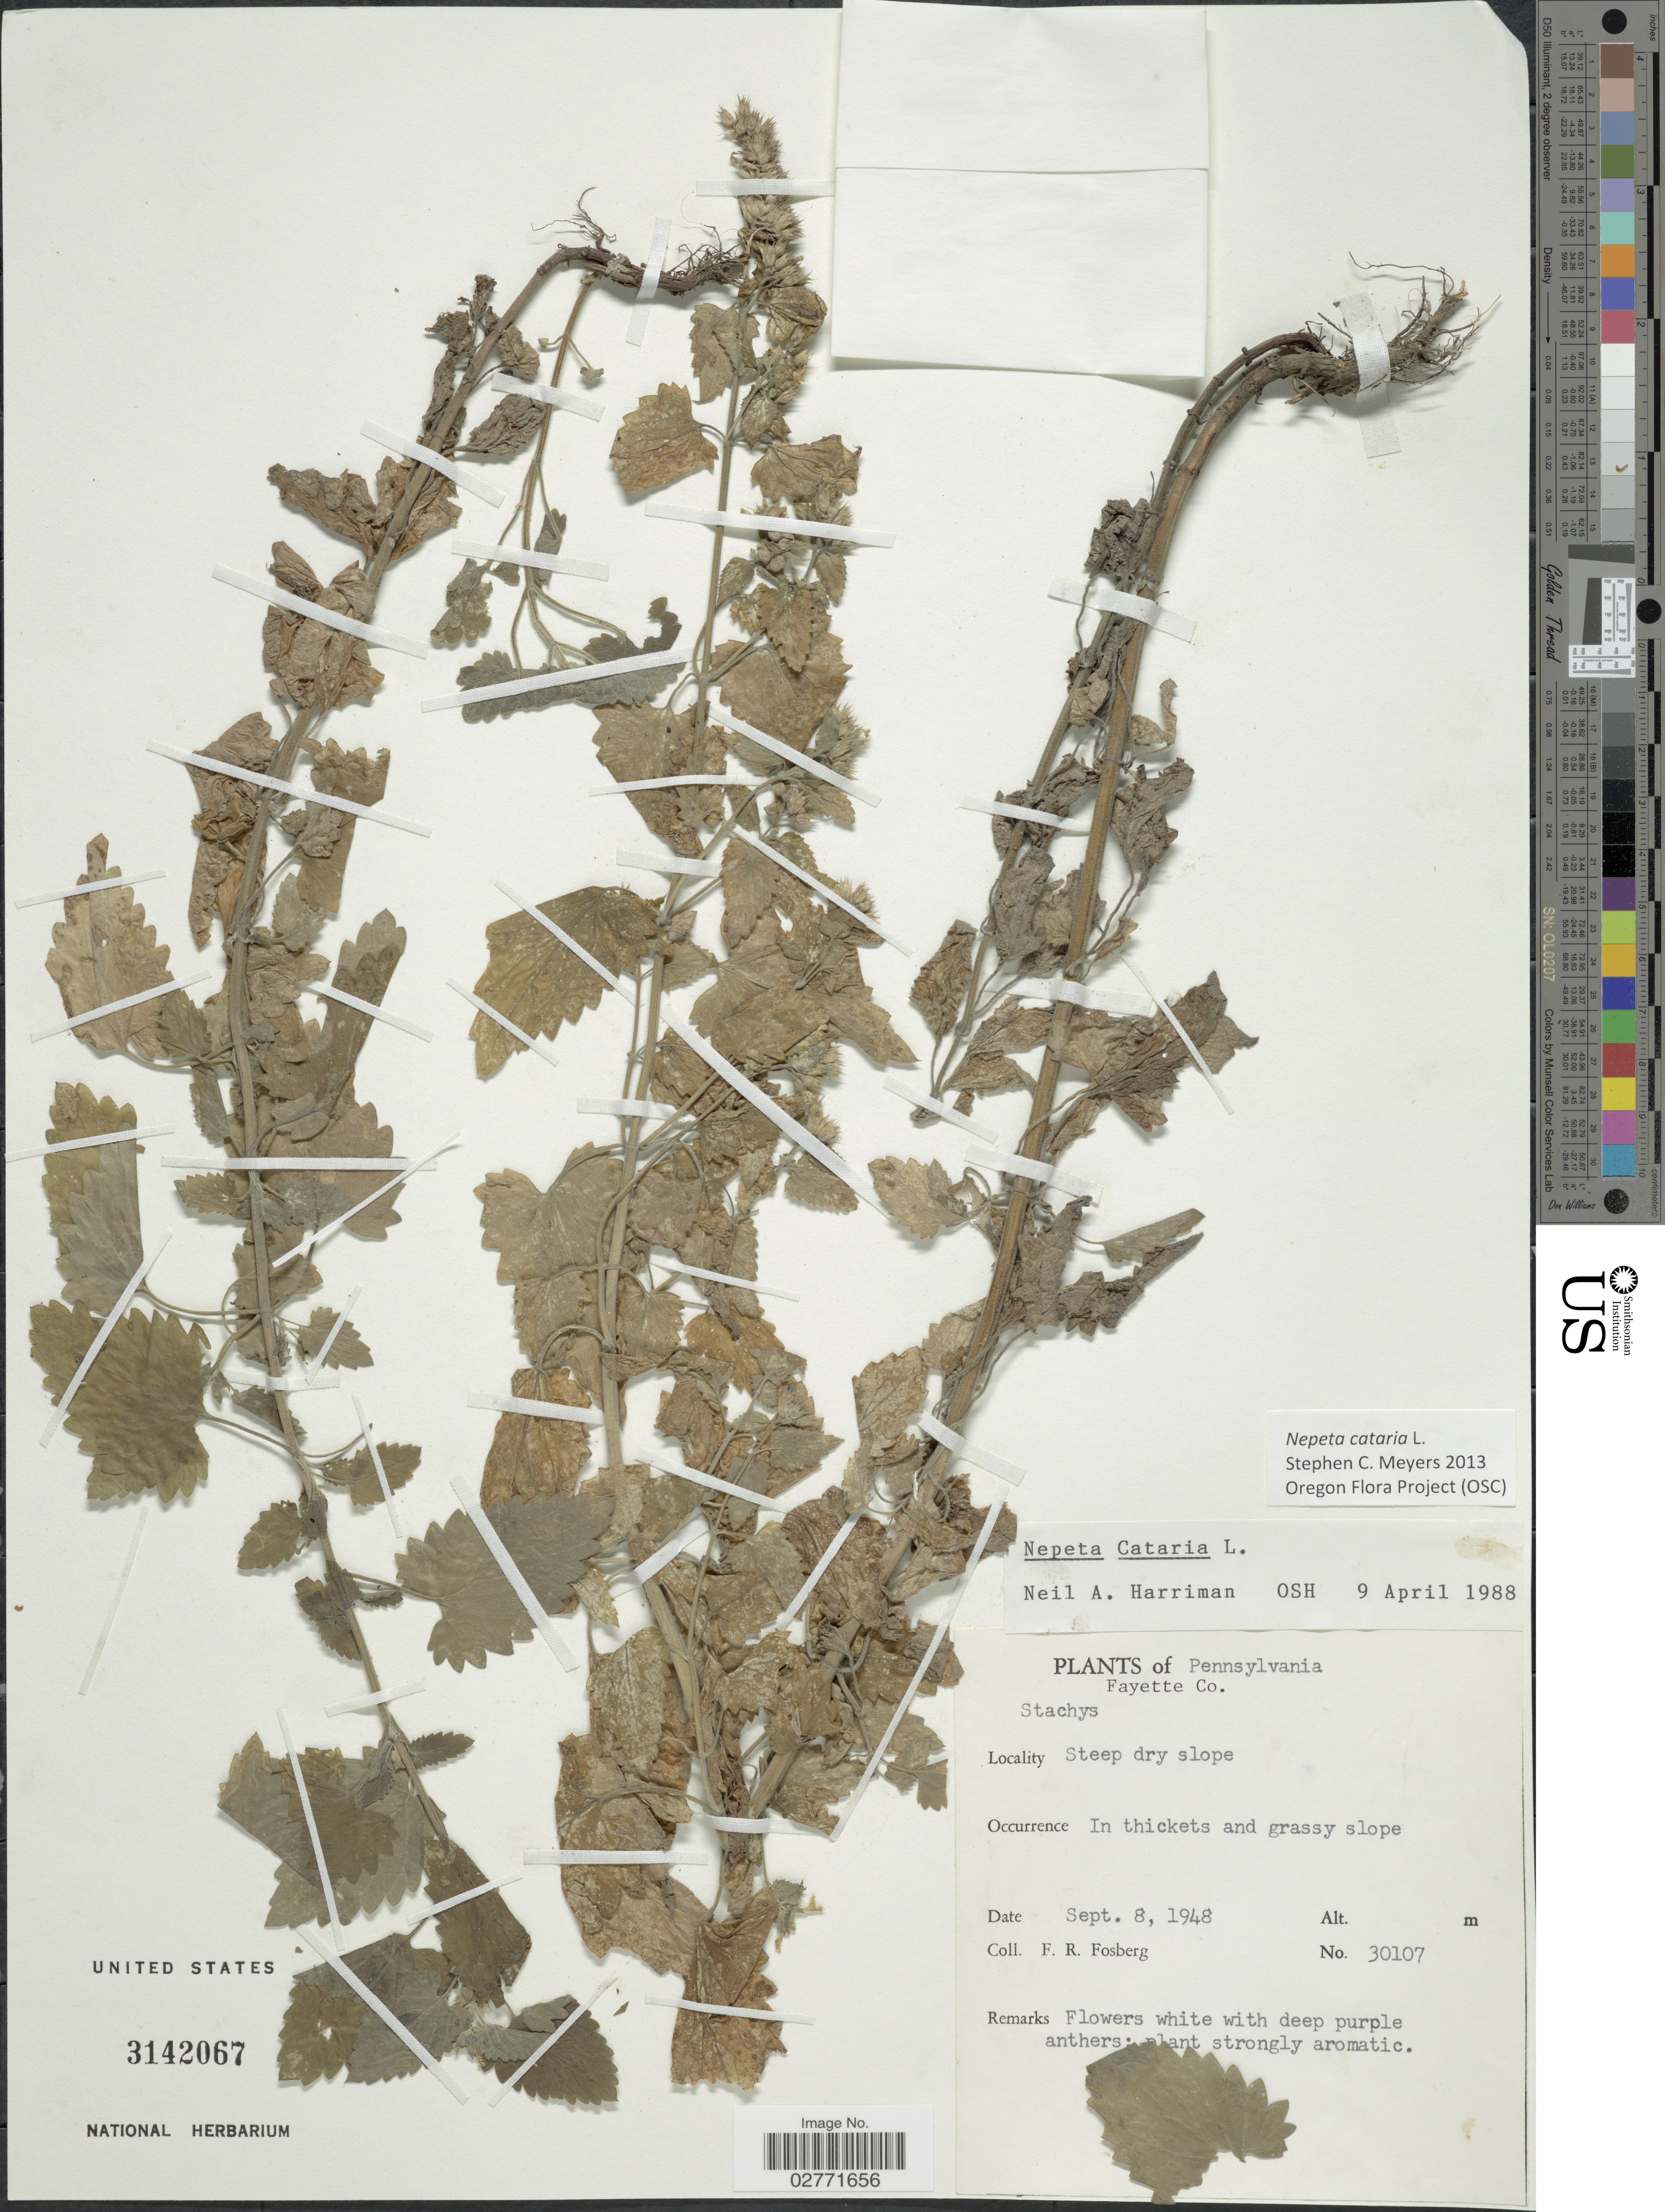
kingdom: Plantae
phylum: Tracheophyta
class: Magnoliopsida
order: Lamiales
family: Lamiaceae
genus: Nepeta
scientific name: Nepeta cataria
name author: L.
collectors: F. R. Fosberg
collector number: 30107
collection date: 1948-09-08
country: United States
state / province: Pennsylvania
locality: Fayette Co.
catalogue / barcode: US 3142067